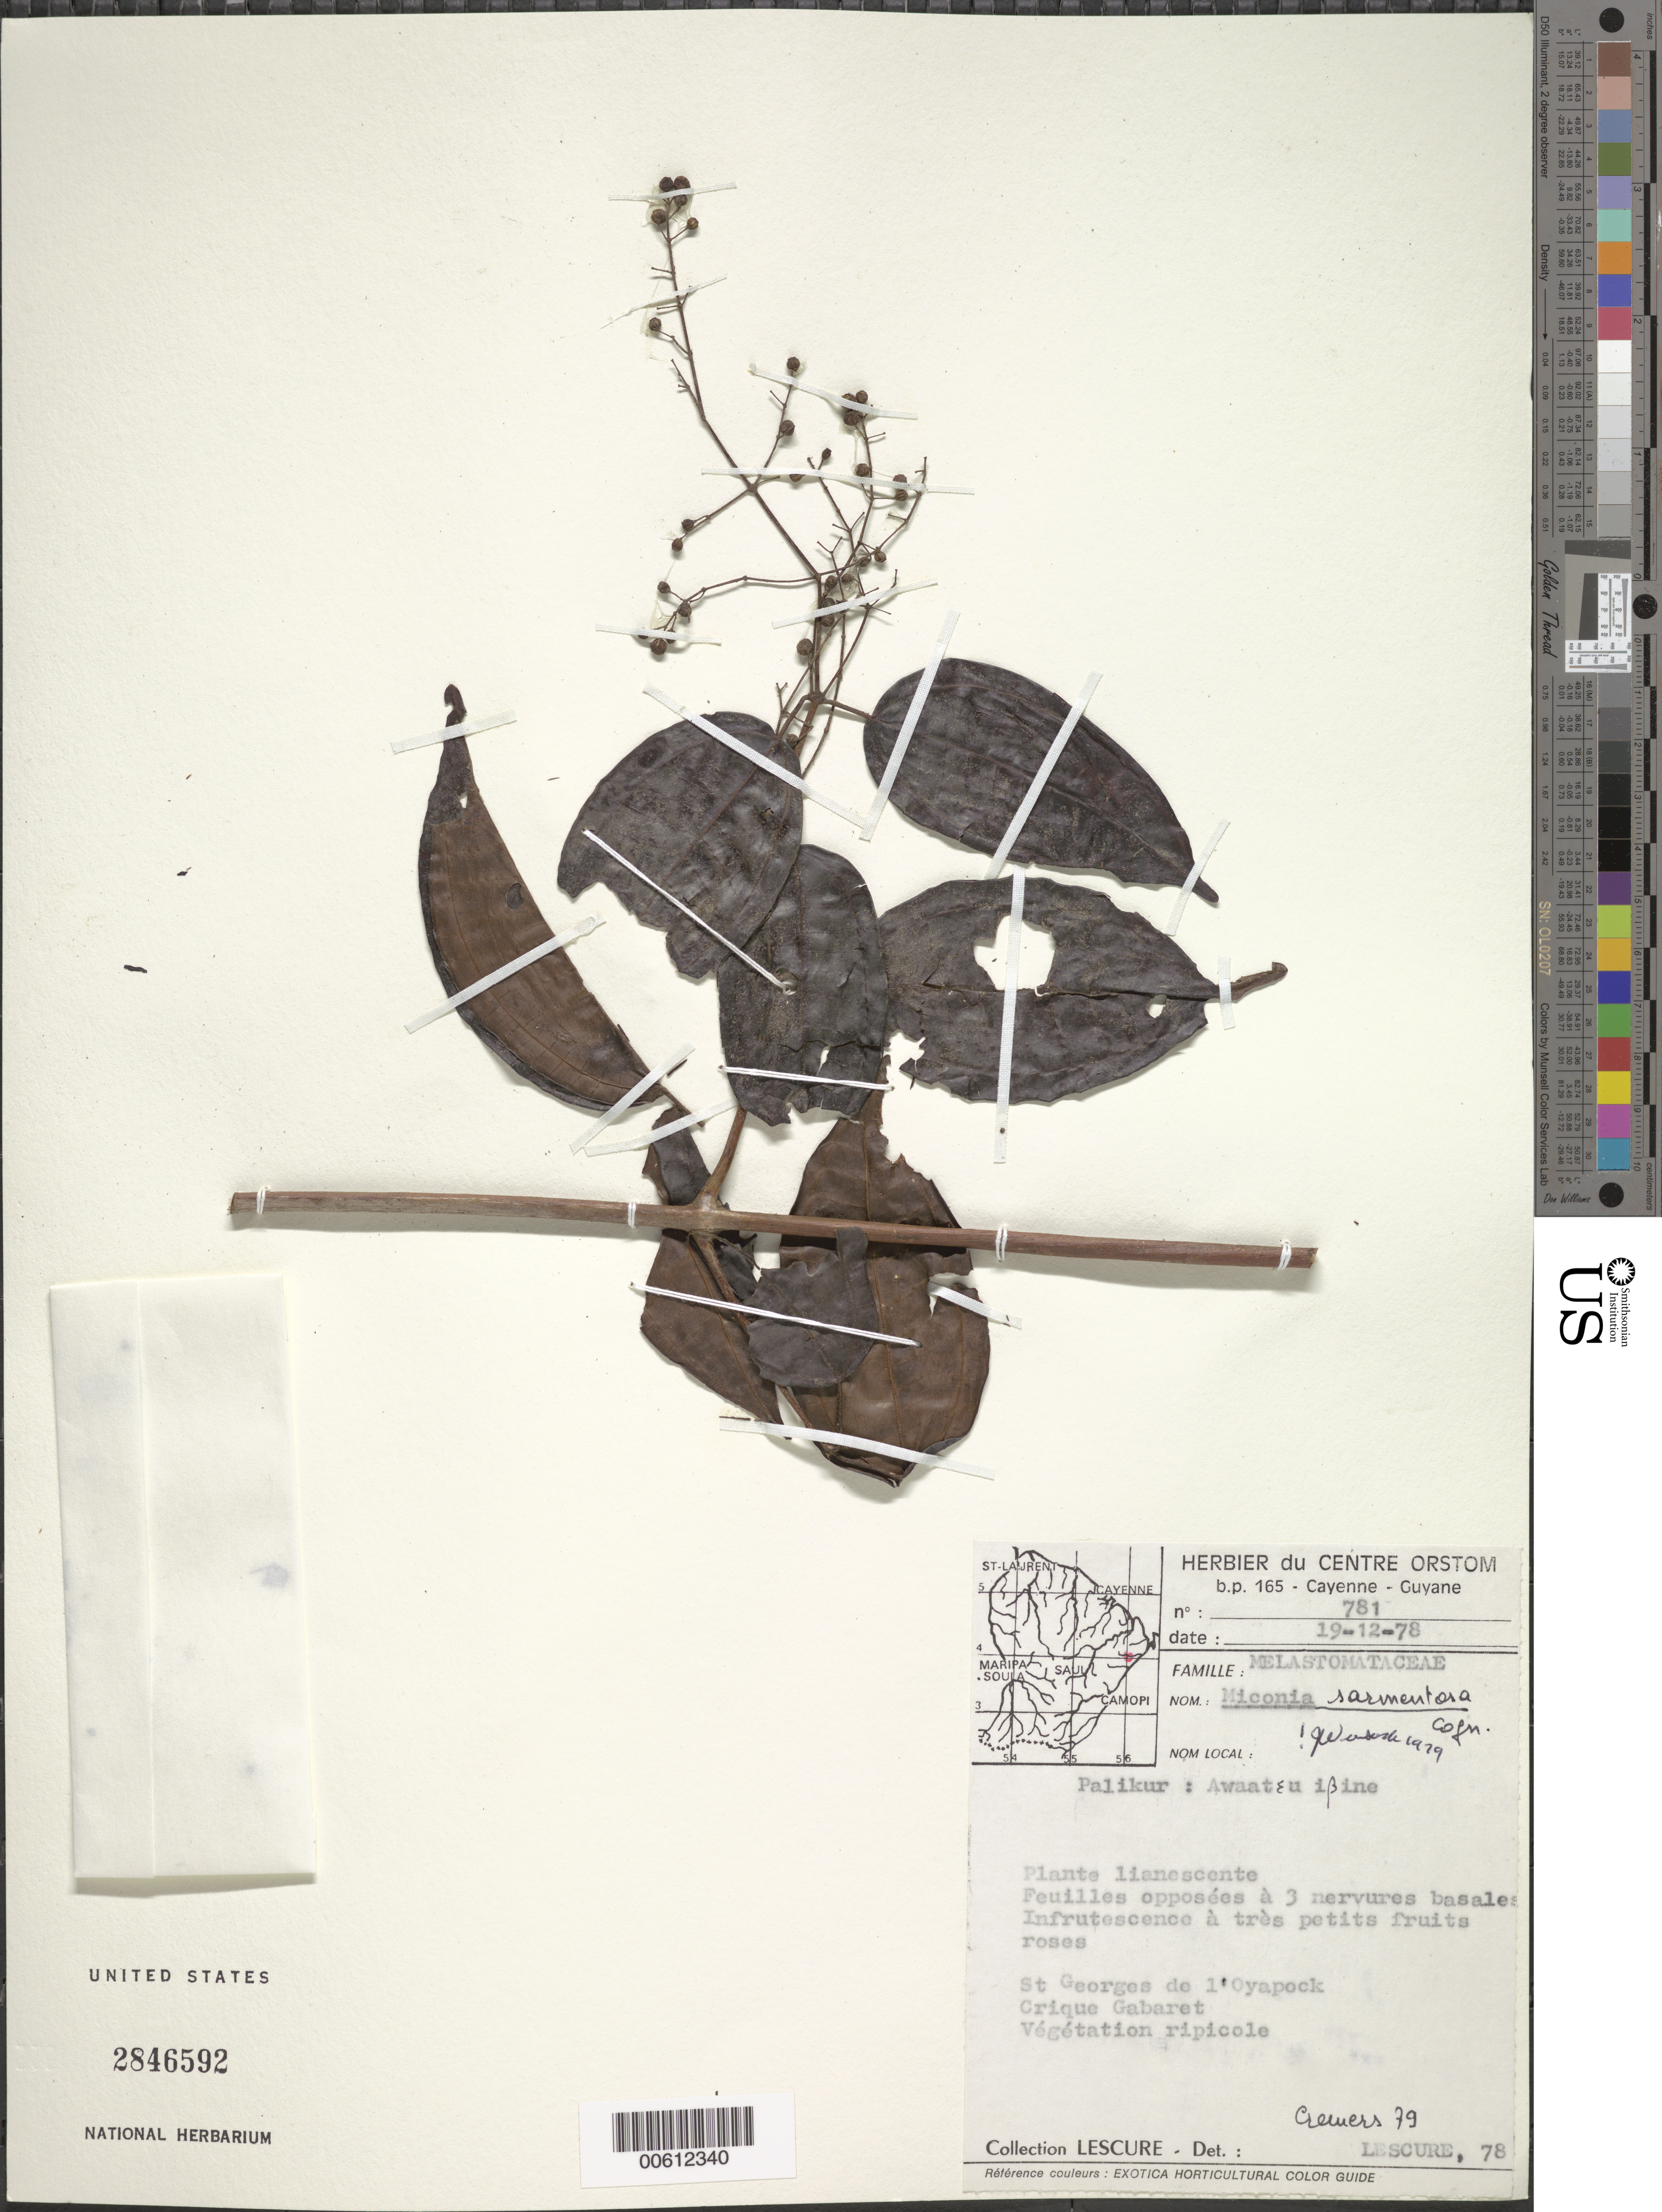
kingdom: Plantae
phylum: Tracheophyta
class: Magnoliopsida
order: Myrtales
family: Melastomataceae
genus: Miconia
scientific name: Miconia sarmentosa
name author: Cogn.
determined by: Wurdack, John J., (US), US (UNITED STATES)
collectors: J.-P. Lescure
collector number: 781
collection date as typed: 19-Dec-78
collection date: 1978-12-19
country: French Guiana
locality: St. Georges de l'Oyapock, Crique Gabaret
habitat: Vegetation ripicole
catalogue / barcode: US 2846592